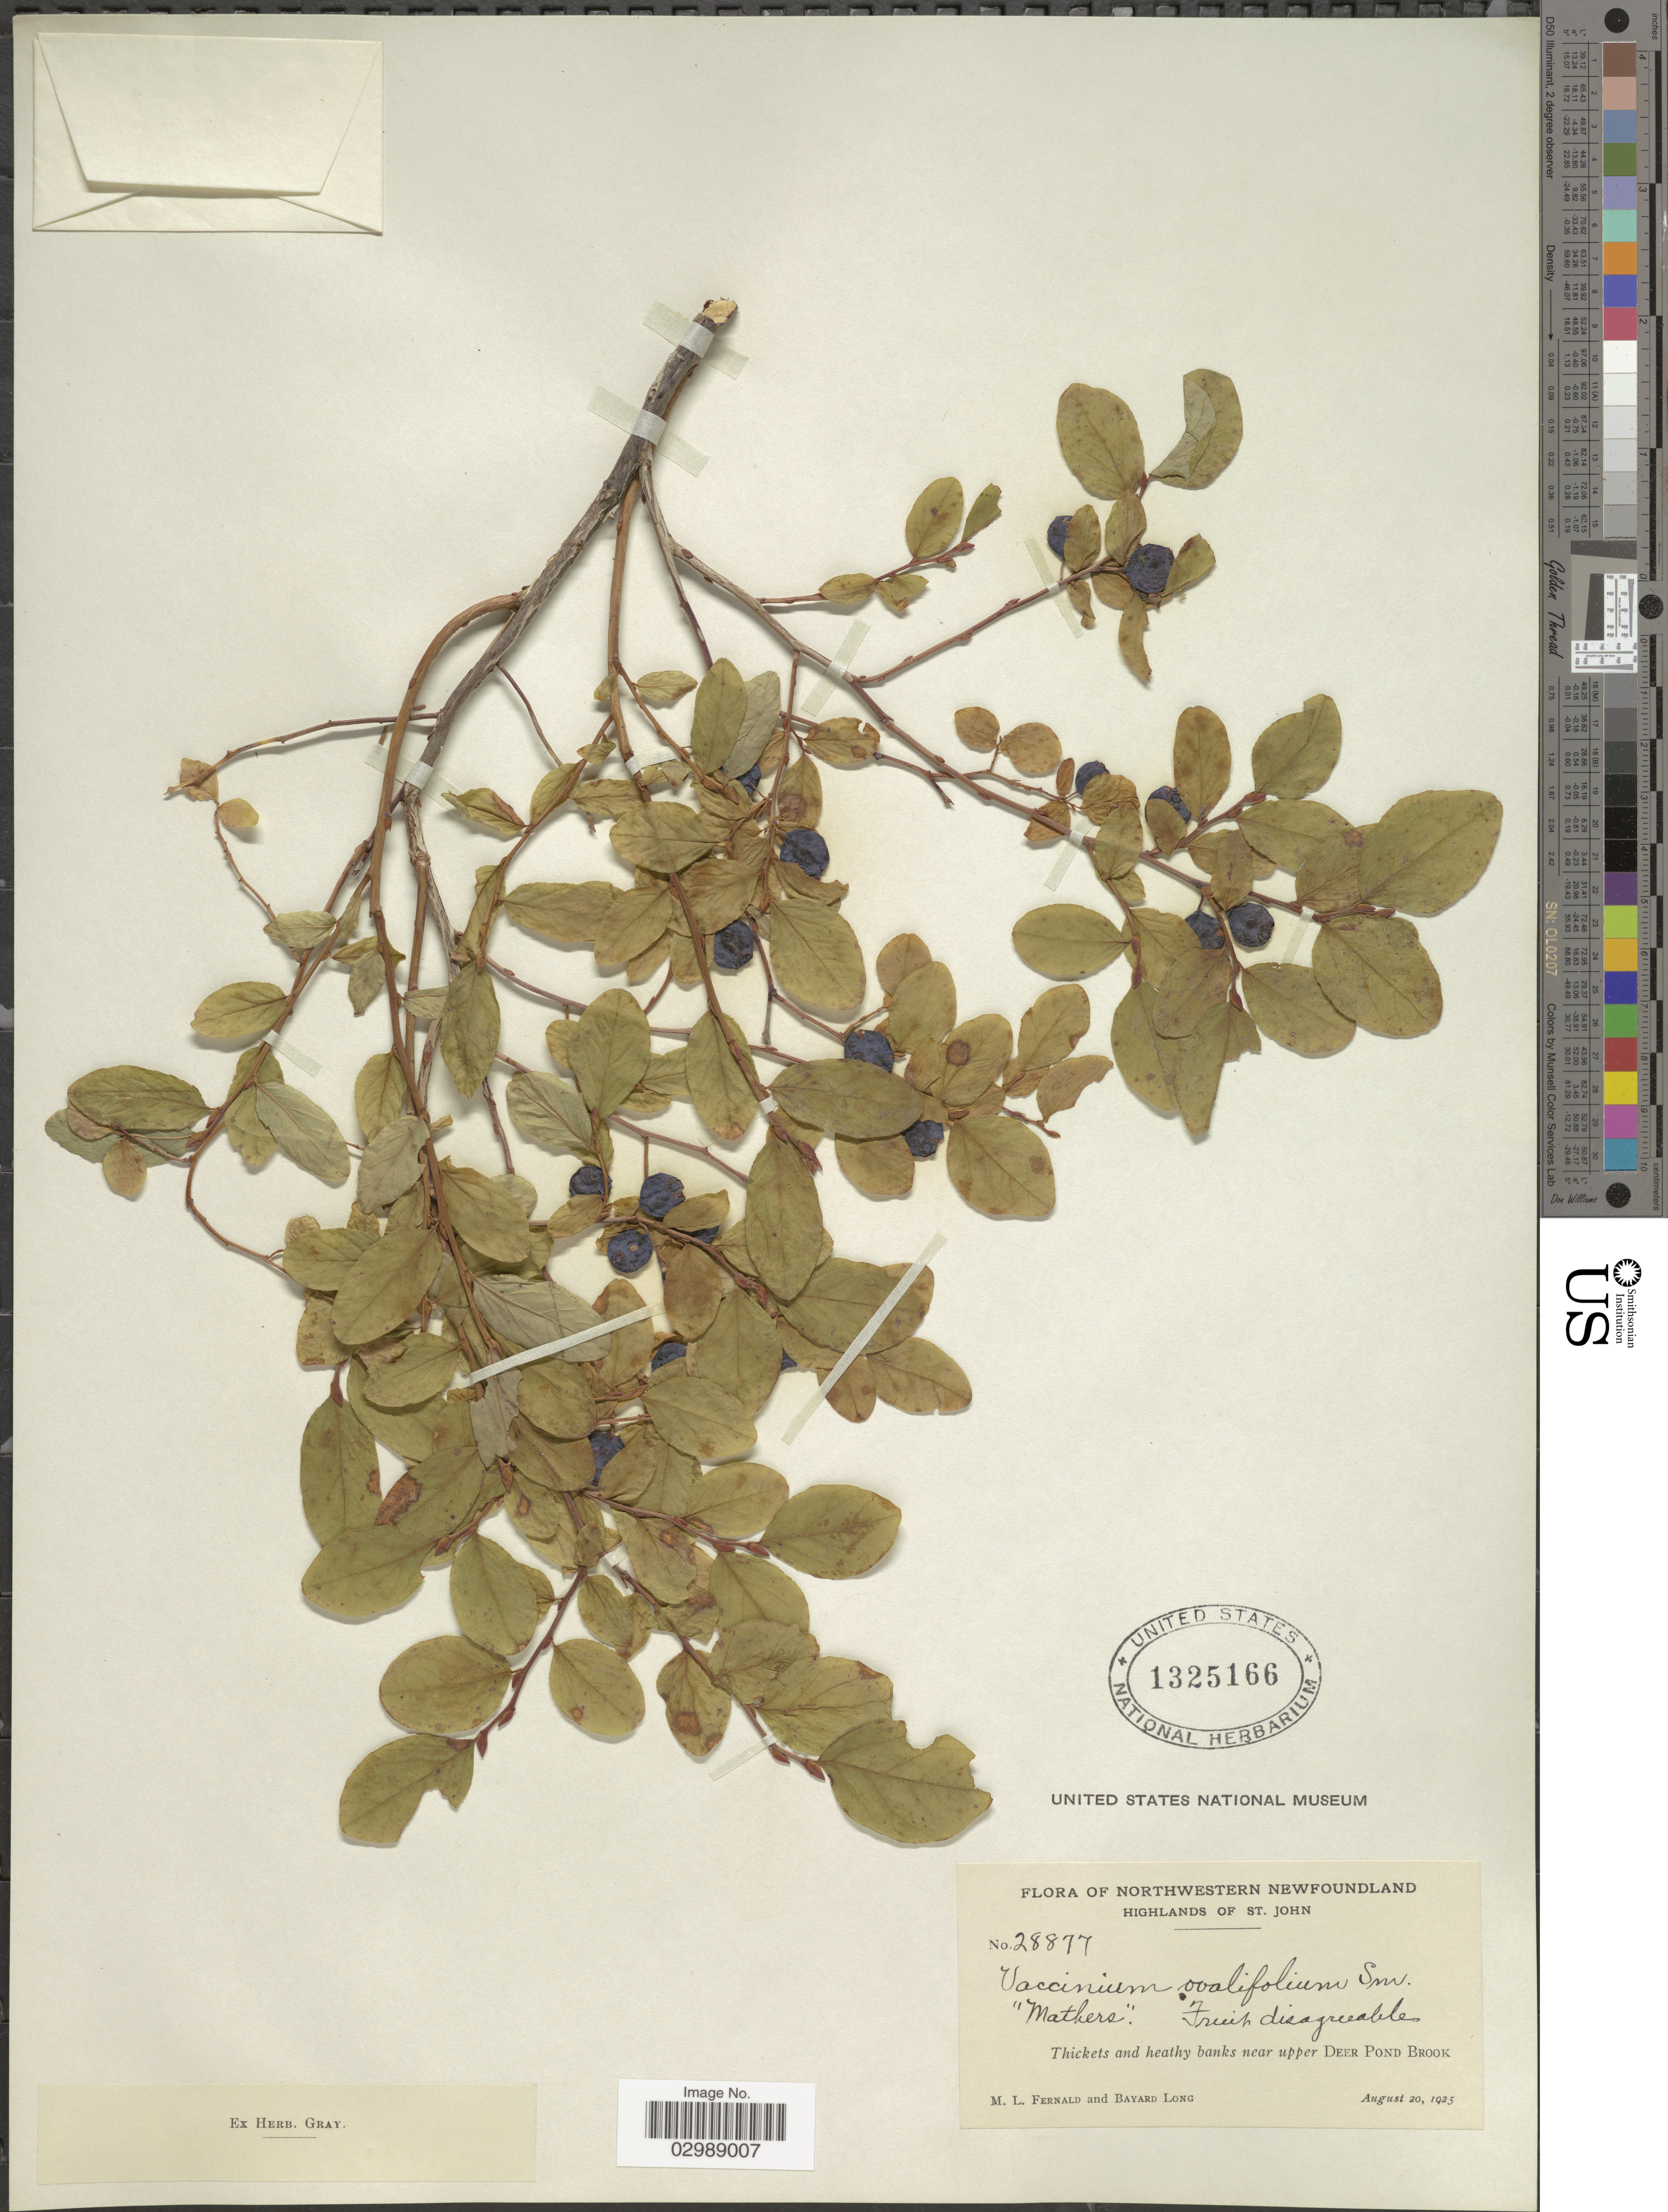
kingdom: Plantae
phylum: Tracheophyta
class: Magnoliopsida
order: Ericales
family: Ericaceae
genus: Vaccinium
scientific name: Vaccinium ovalifolium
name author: Sm.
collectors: M. L. Fernald & B. Long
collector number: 28877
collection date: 1925-08-20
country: Canada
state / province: Newfoundland and Labrador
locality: Northwestern Newfoundland. Highlands of St. John. Thickets and healthy banks near upper Deer Pond Brook.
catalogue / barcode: US 1325166